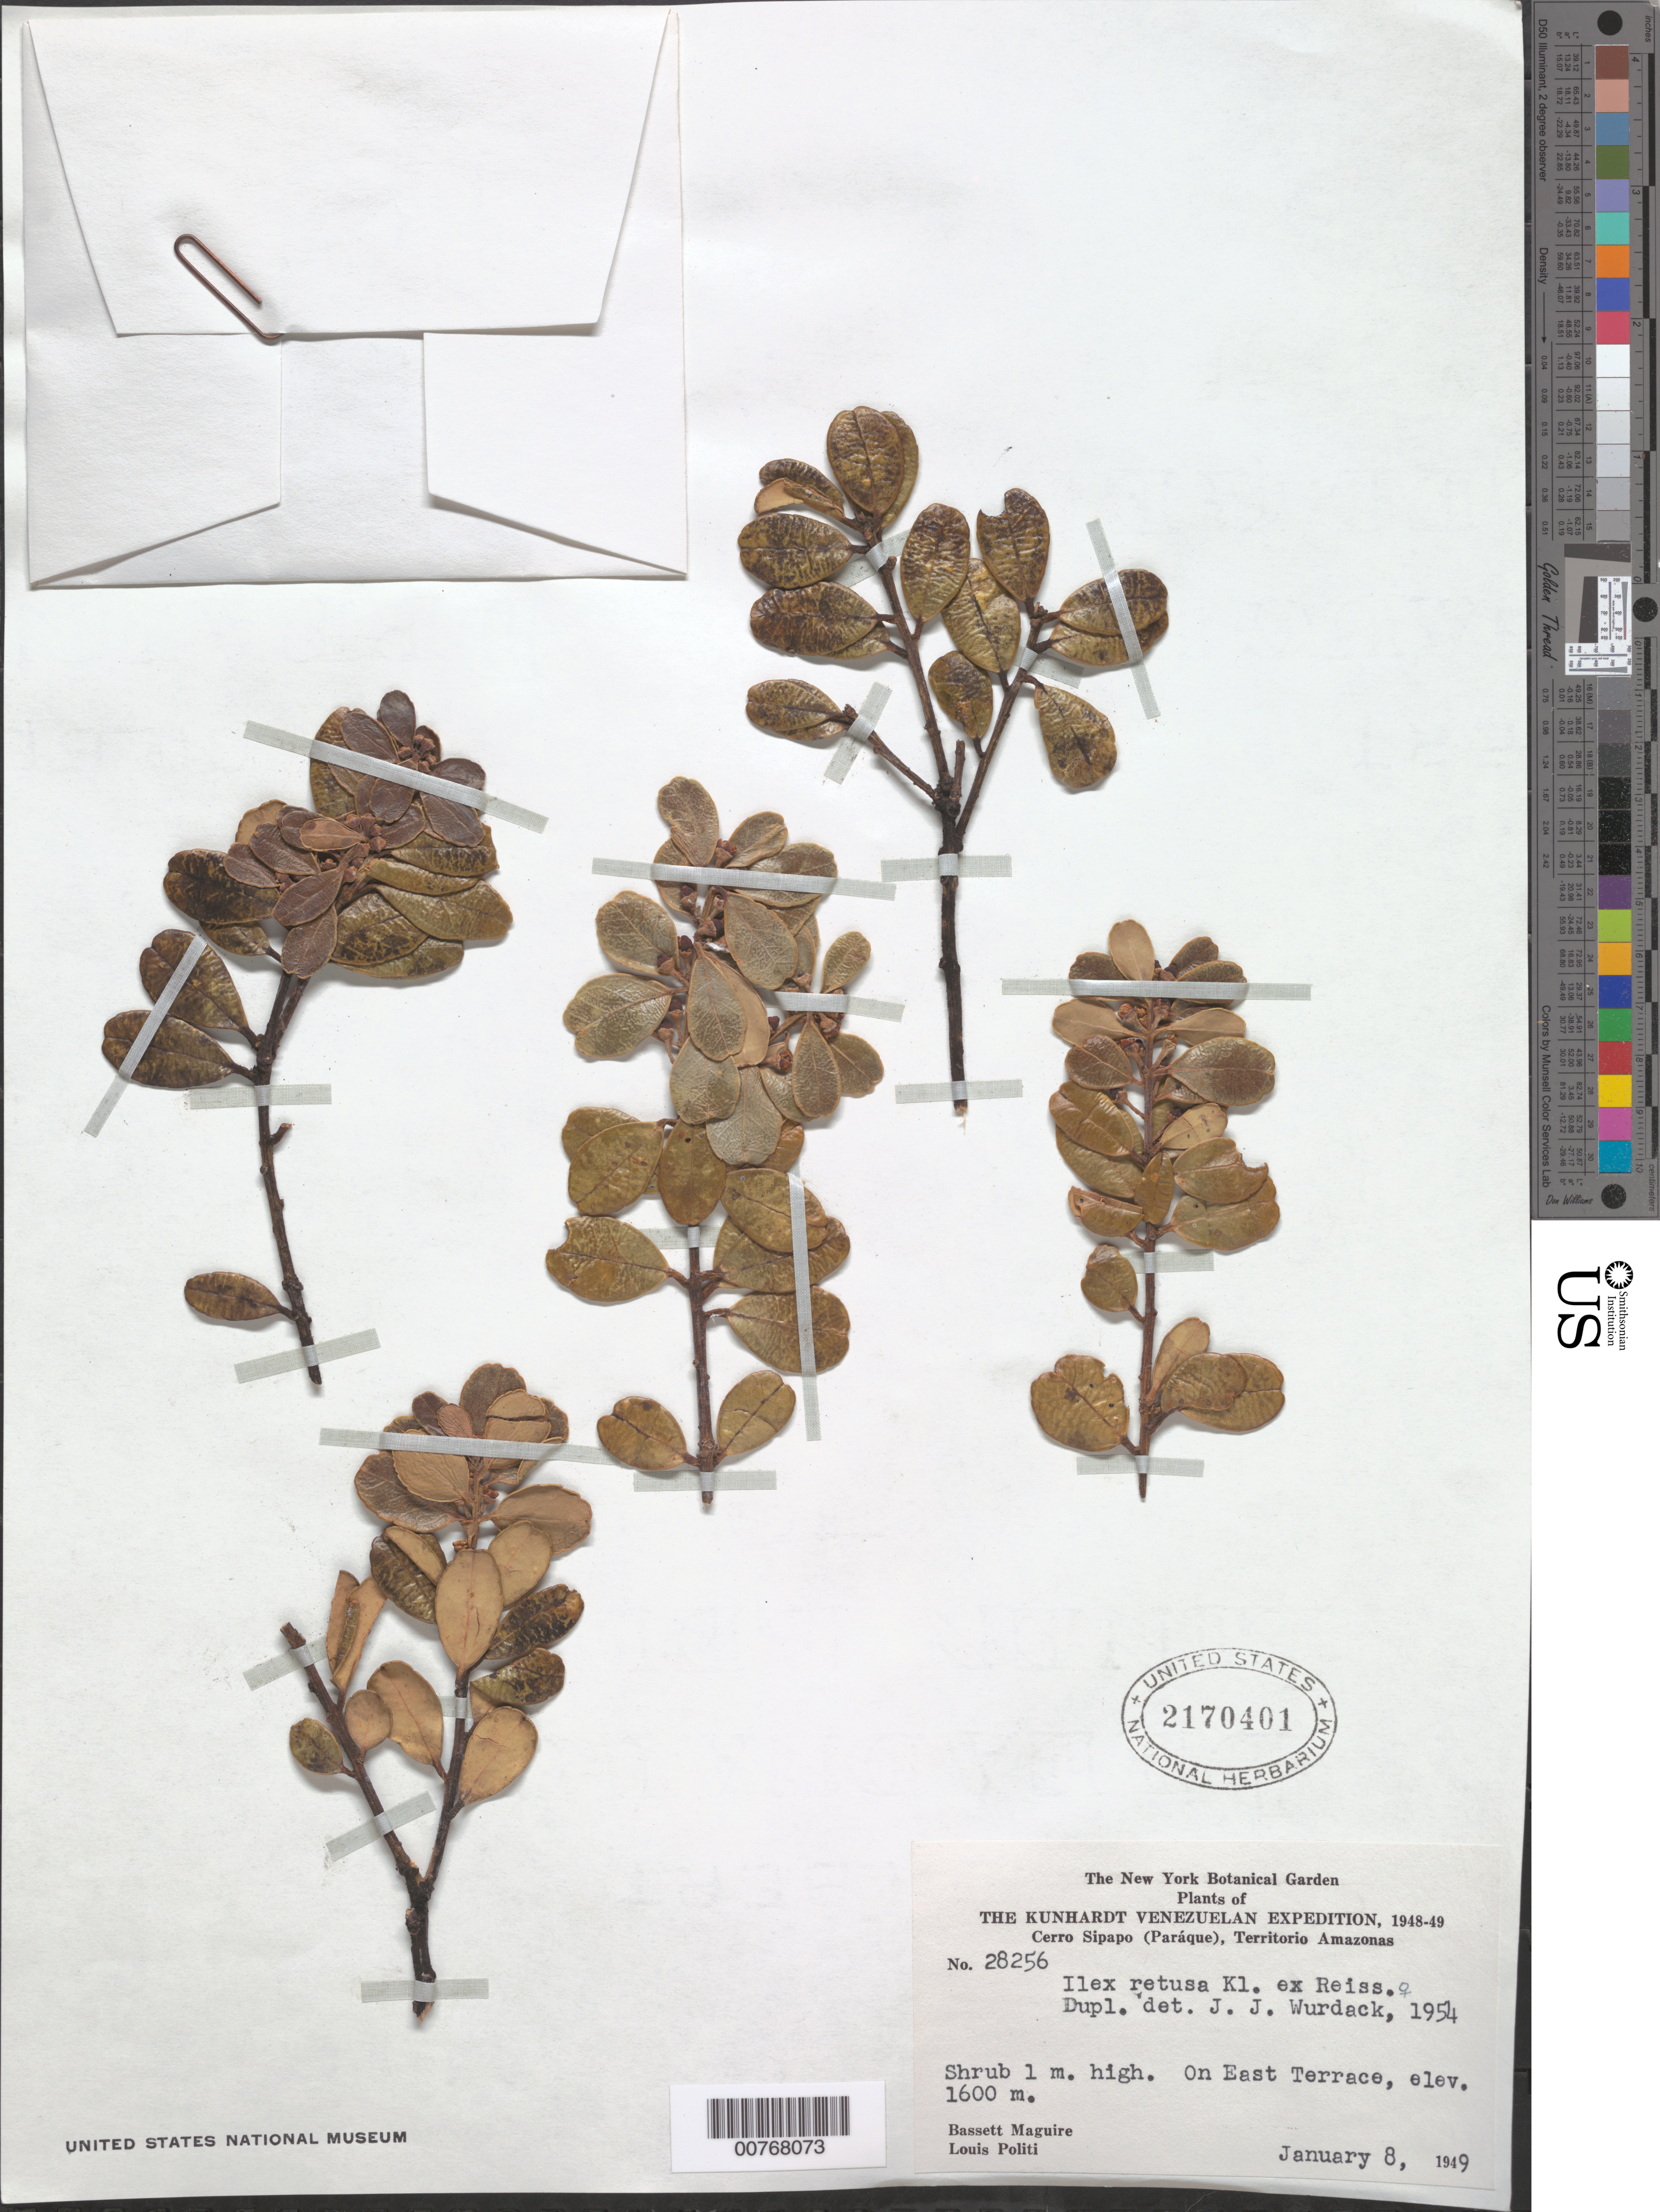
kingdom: Plantae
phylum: Tracheophyta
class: Magnoliopsida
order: Aquifoliales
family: Aquifoliaceae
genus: Ilex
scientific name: Ilex retusa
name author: Klotzsch ex Reissek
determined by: Wurdack, John J., (US), US (UNITED STATES)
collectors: B. Maguire & L. Politi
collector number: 28256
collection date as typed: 8-Jan-49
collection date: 1949-01-08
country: Venezuela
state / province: Amazonas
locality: Cerro Sipapo (Paráque), East Terrace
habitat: East terrace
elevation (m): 1600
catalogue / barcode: US 2170401